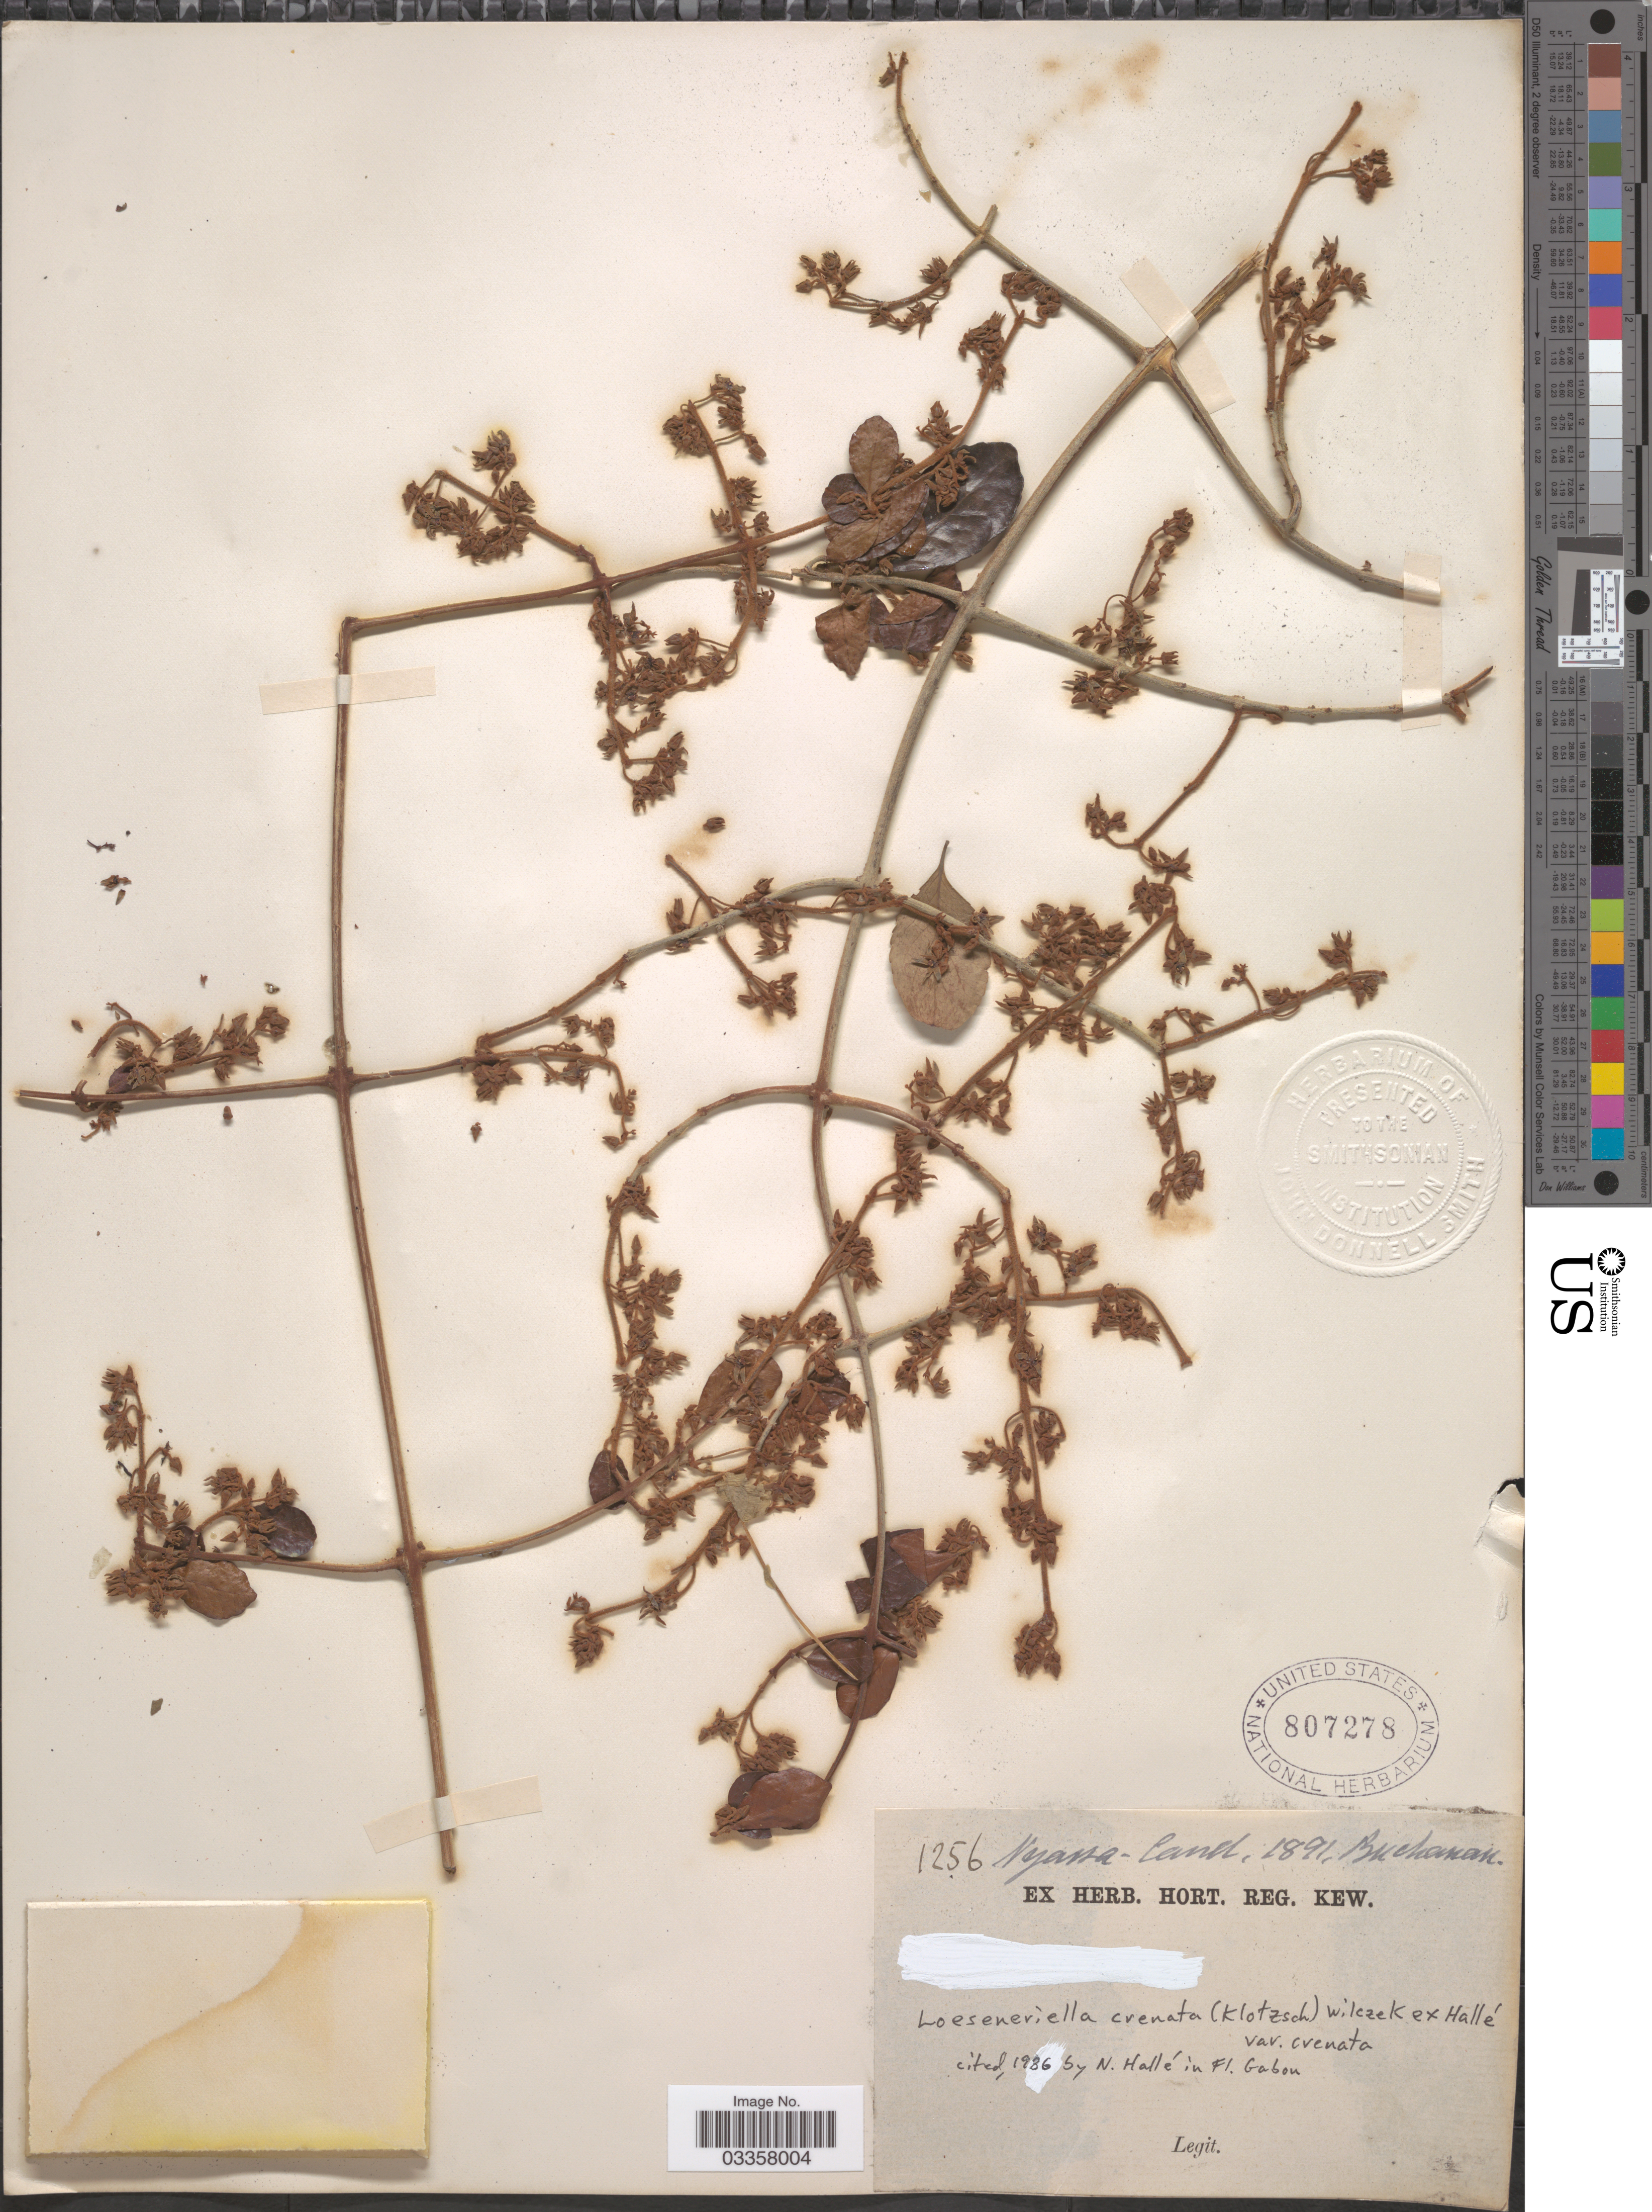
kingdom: Plantae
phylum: Tracheophyta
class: Magnoliopsida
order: Celastrales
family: Celastraceae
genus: Loeseneriella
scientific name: Loeseneriella crenata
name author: (Klotzsch) R. Wilczek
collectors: Buchanan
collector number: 1256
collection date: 1891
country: Malawi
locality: Nyassa-land.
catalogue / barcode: US 807278